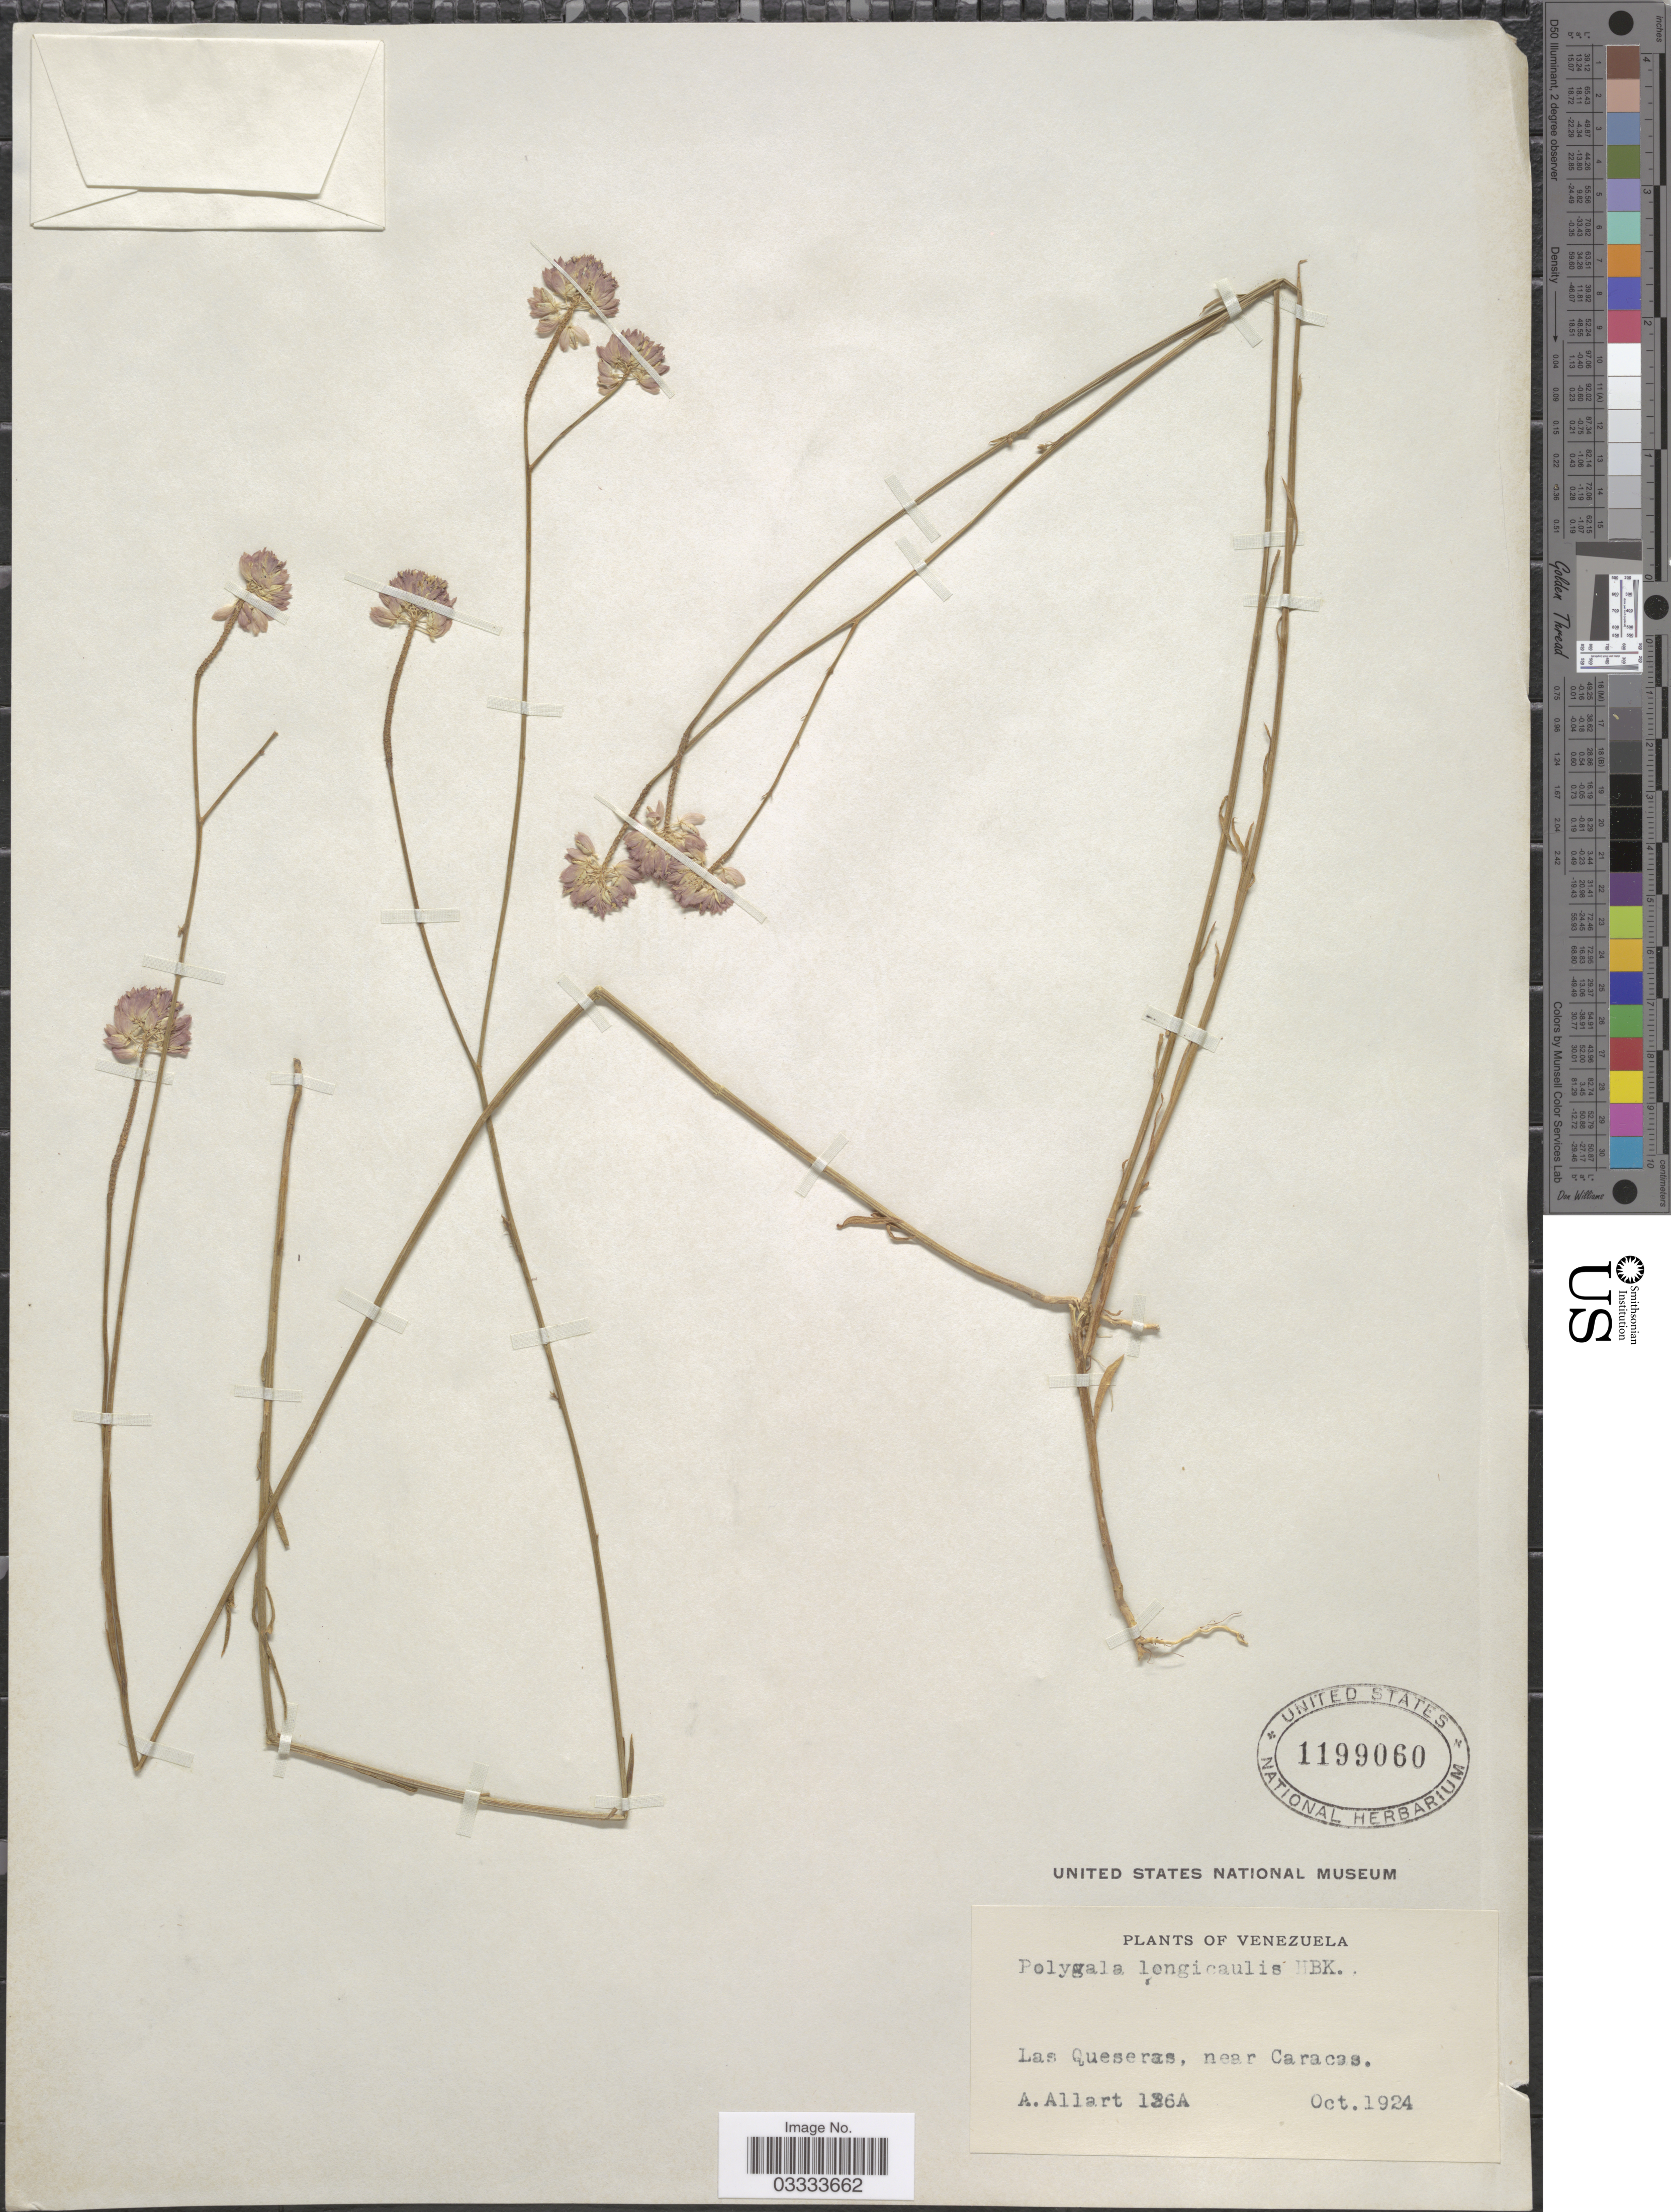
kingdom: Plantae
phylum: Tracheophyta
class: Magnoliopsida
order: Fabales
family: Polygalaceae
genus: Polygala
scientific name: Polygala longicaulis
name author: Kunth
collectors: A. Allart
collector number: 136A*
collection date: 1924-10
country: Venezuela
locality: Las Queseras, near Caracas.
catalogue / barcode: US 1199060